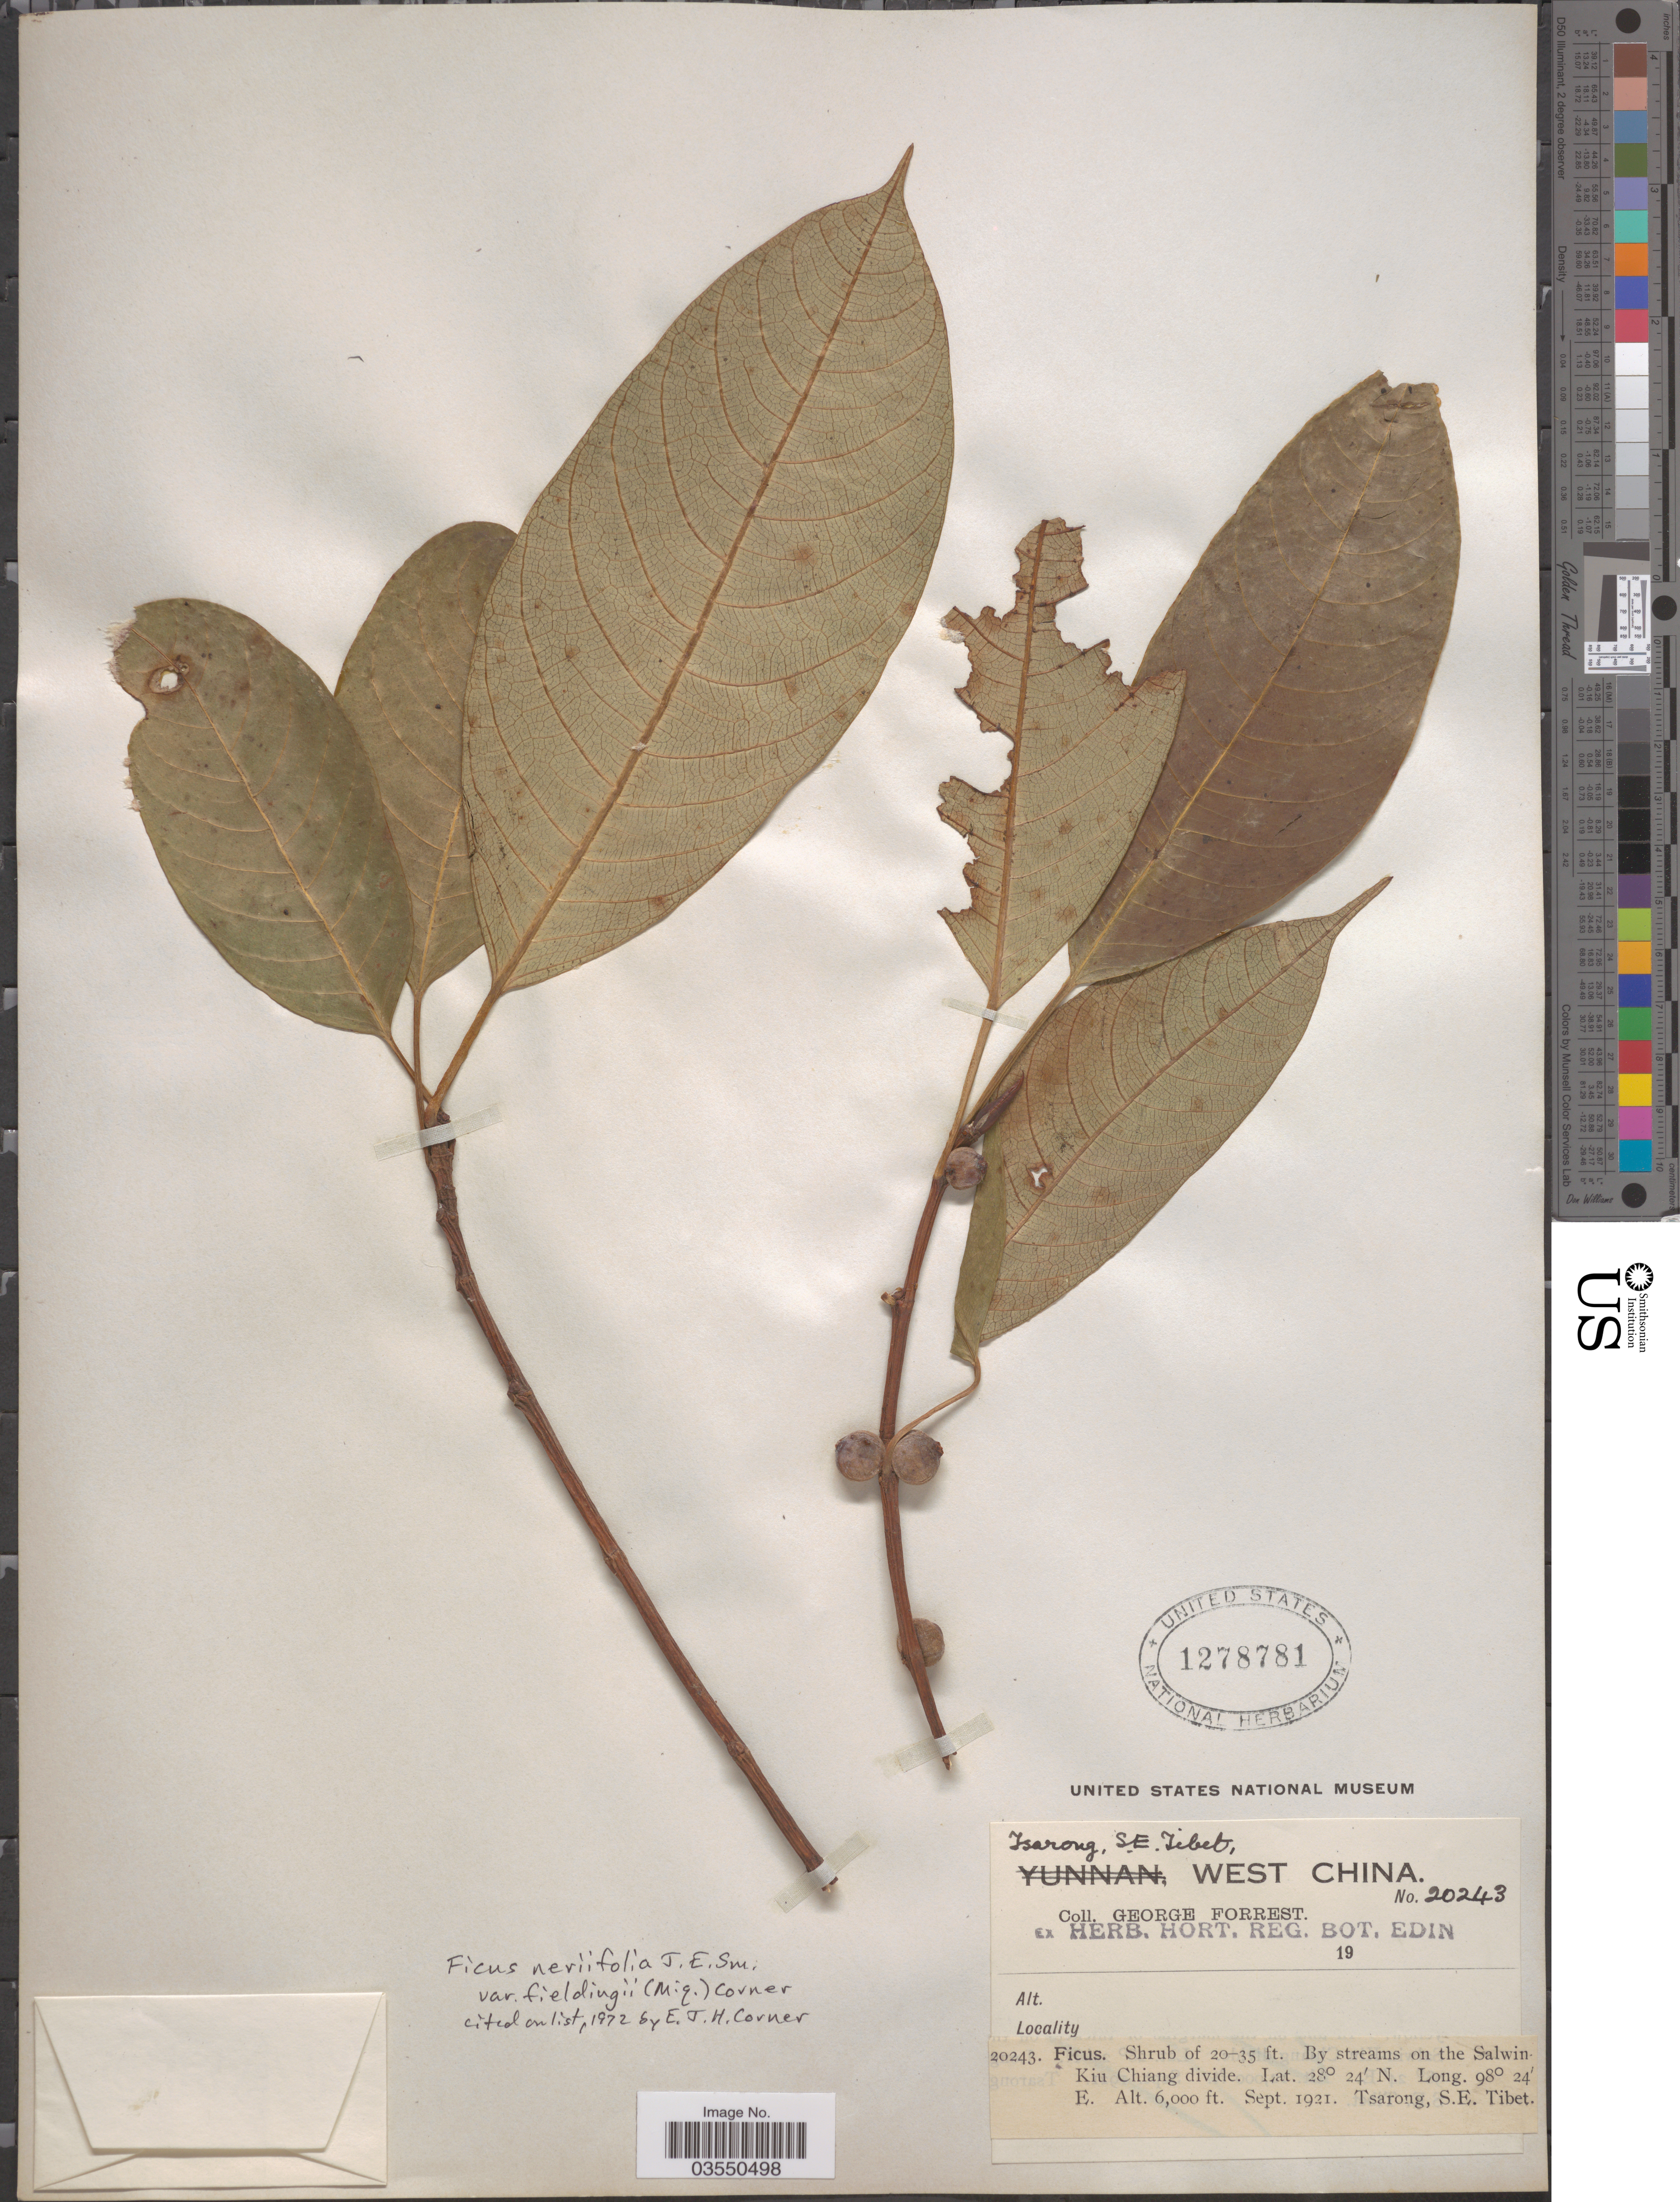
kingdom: Plantae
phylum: Tracheophyta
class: Magnoliopsida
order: Rosales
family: Moraceae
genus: Ficus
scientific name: Ficus neriifolia var. fieldingii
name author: (Miq.) Corner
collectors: G. Forrest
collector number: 20243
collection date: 1921-09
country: China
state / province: Xizang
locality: Tsarong, S. E. Tibet. West China. By streams on the Salwin Kiu Chiang divide.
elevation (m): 1829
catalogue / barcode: US 1278781